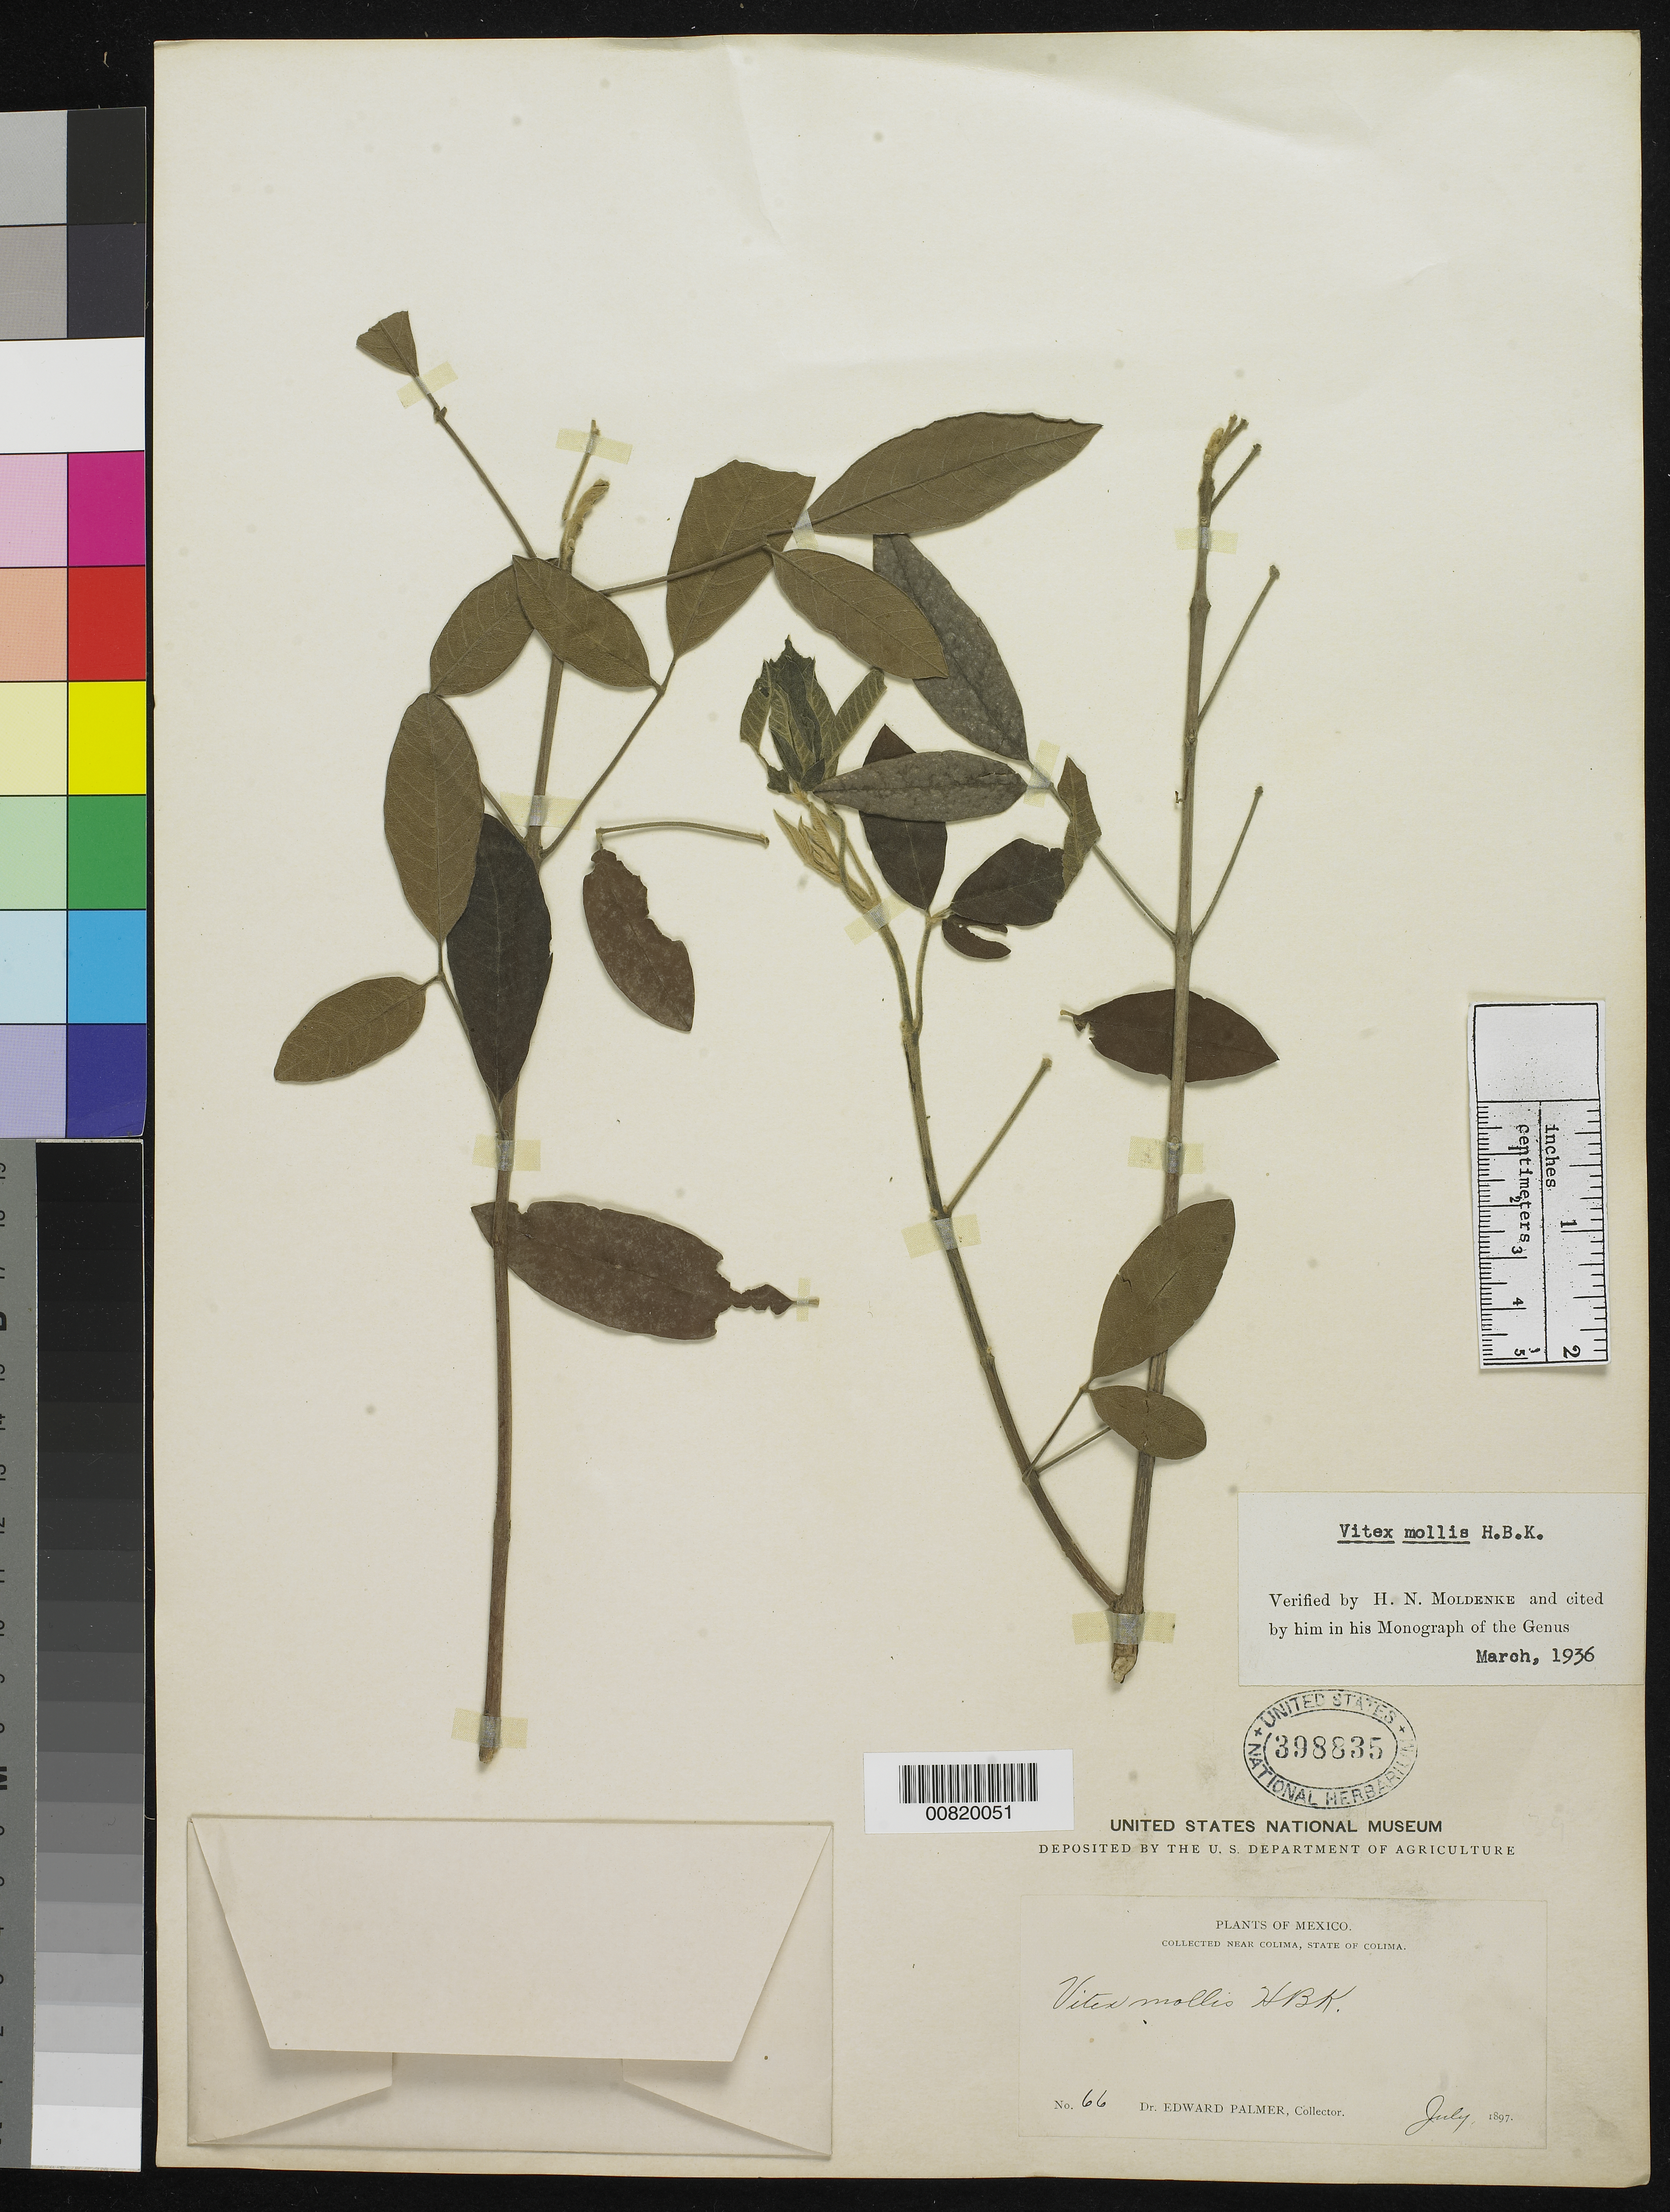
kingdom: Plantae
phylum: Tracheophyta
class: Magnoliopsida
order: Lamiales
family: Lamiaceae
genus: Vitex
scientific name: Vitex mollis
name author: Kunth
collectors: E. Palmer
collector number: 66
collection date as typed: Jul 1897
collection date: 1897-07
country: Mexico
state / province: Colima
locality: Near Colima, State of Colima.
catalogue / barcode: US 398835